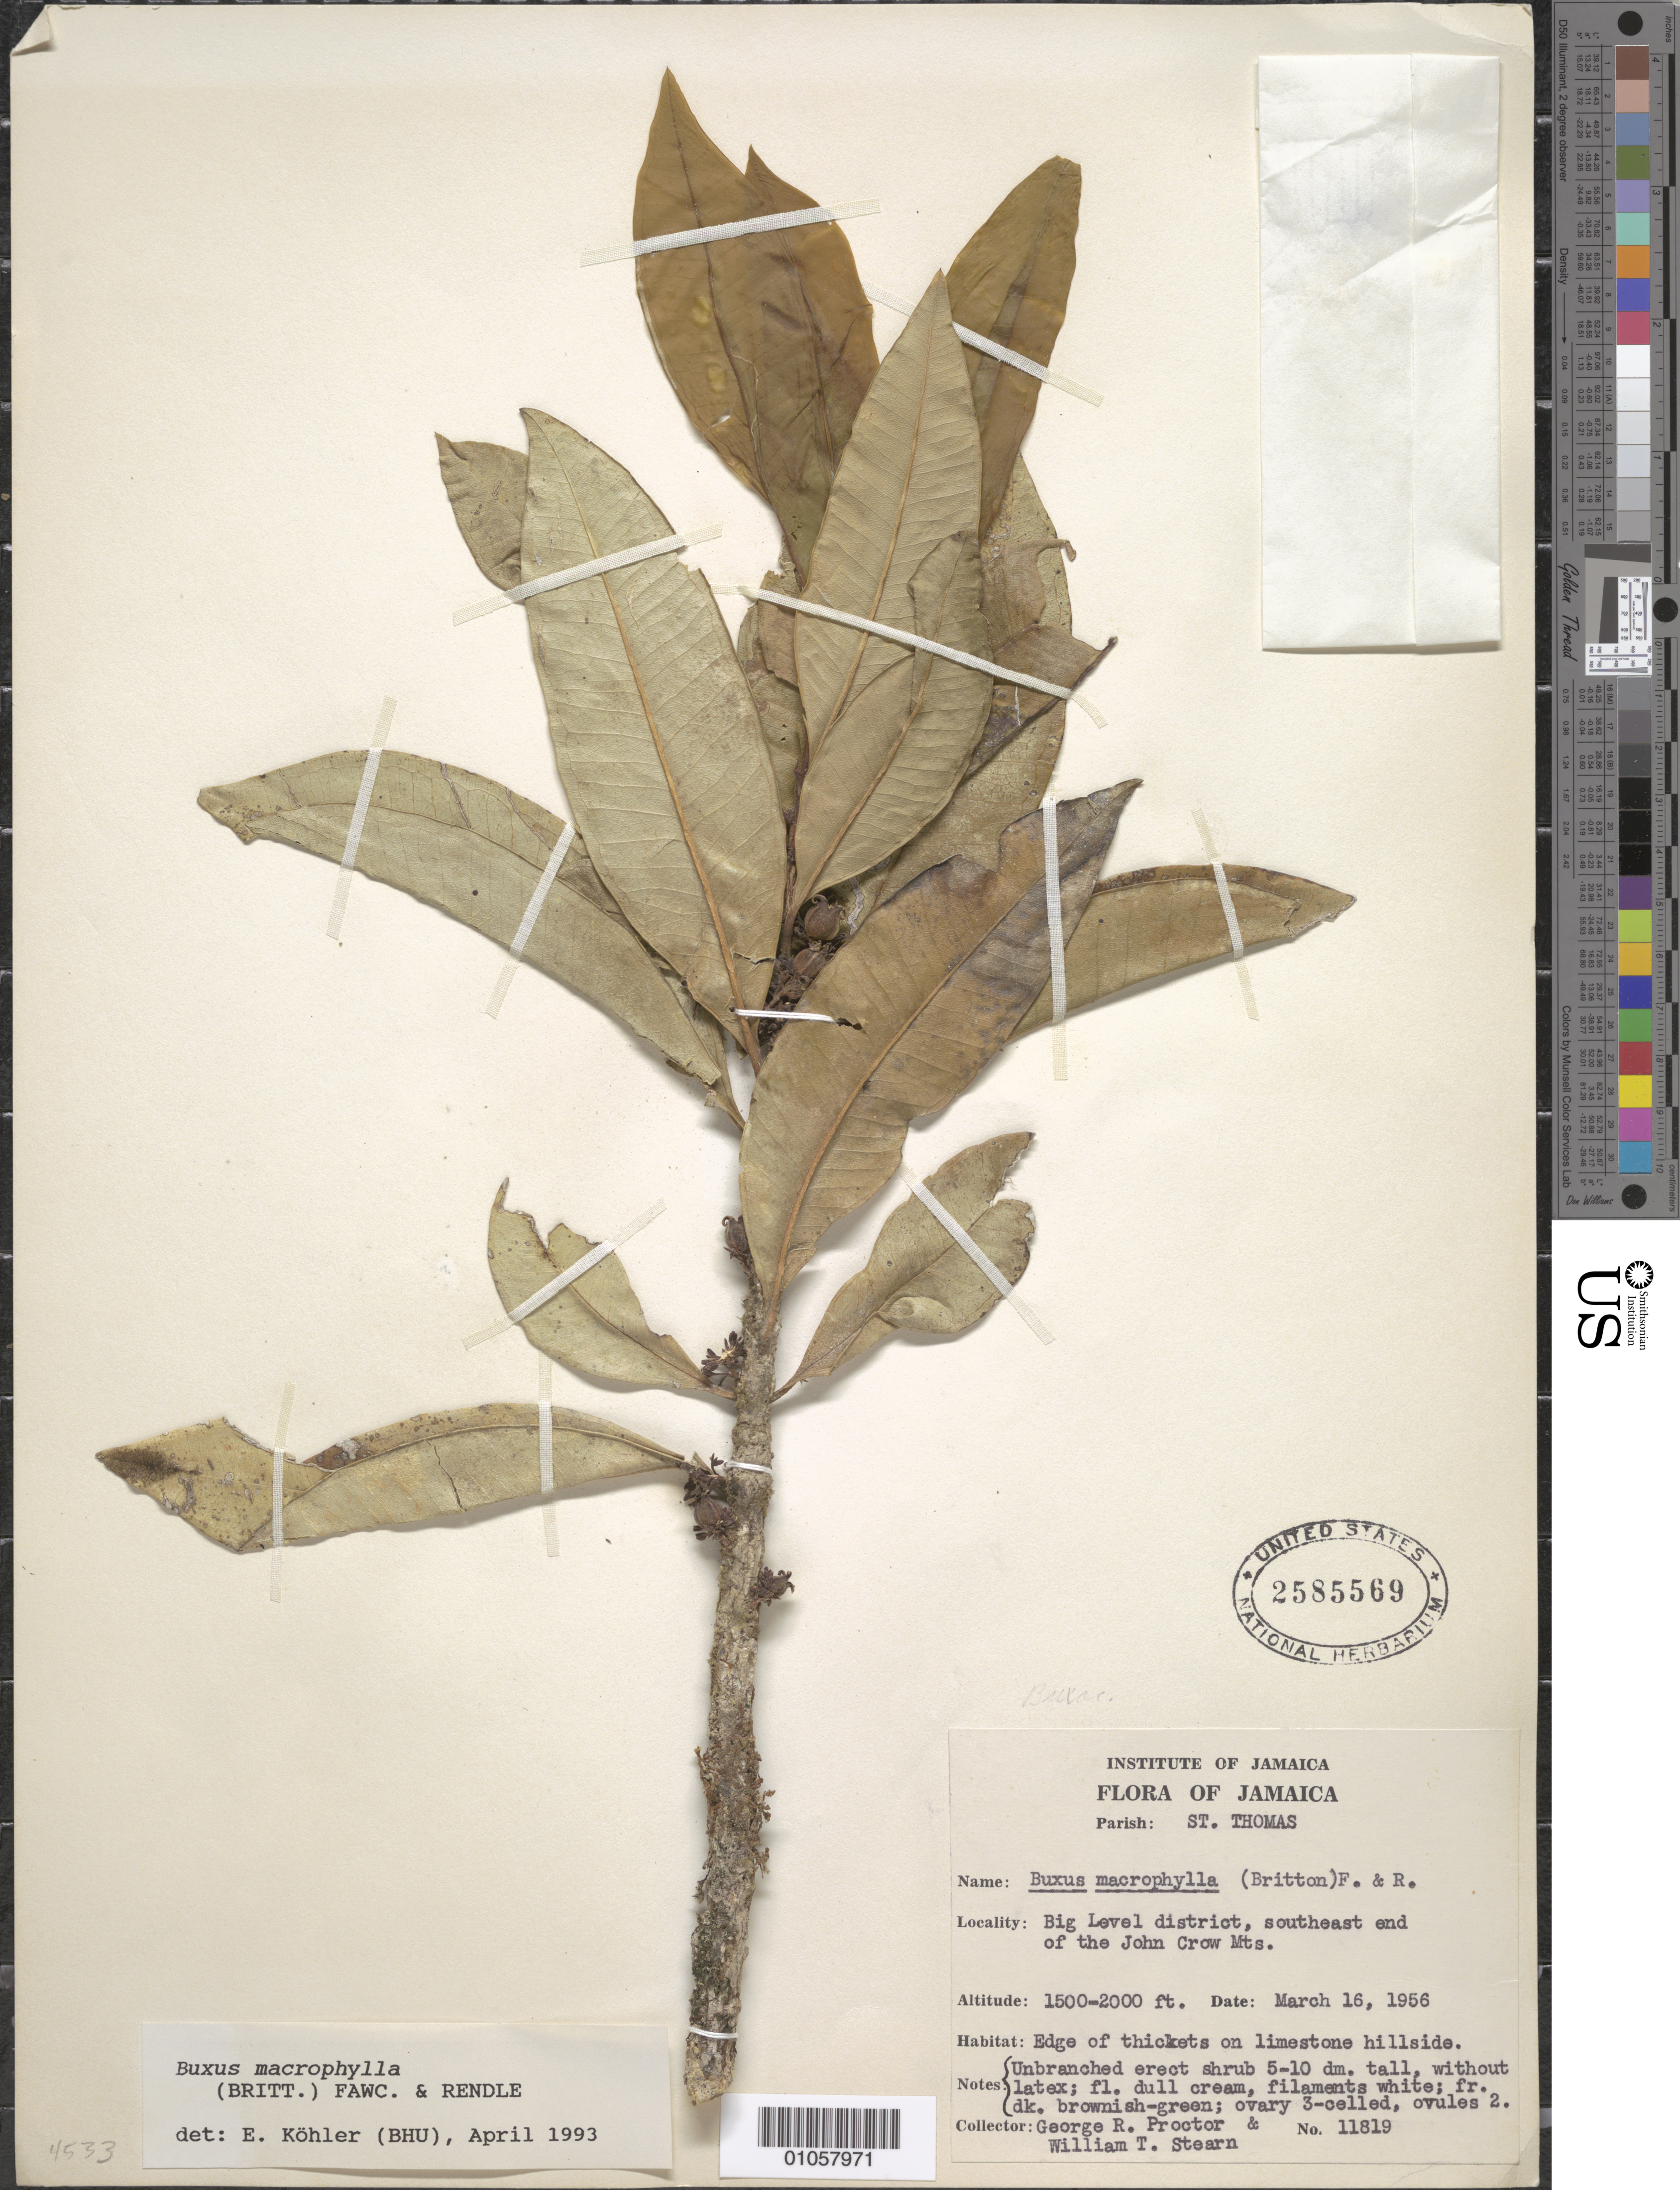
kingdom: Plantae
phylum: Tracheophyta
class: Magnoliopsida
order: Buxales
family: Buxaceae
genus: Buxus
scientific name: Buxus macrophylla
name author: (Britton) Fawc. & Rendle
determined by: Kohler, E.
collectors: G. R. Proctor & W. T. Stearn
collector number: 11819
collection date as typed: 16 Mar 1956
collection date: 1956-03-16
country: Jamaica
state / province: Saint Thomas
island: Jamaica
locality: Big Level district, SE end of the John Crow Mts.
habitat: Edge of thickets on limestone hillside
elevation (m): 457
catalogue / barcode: US 2585569